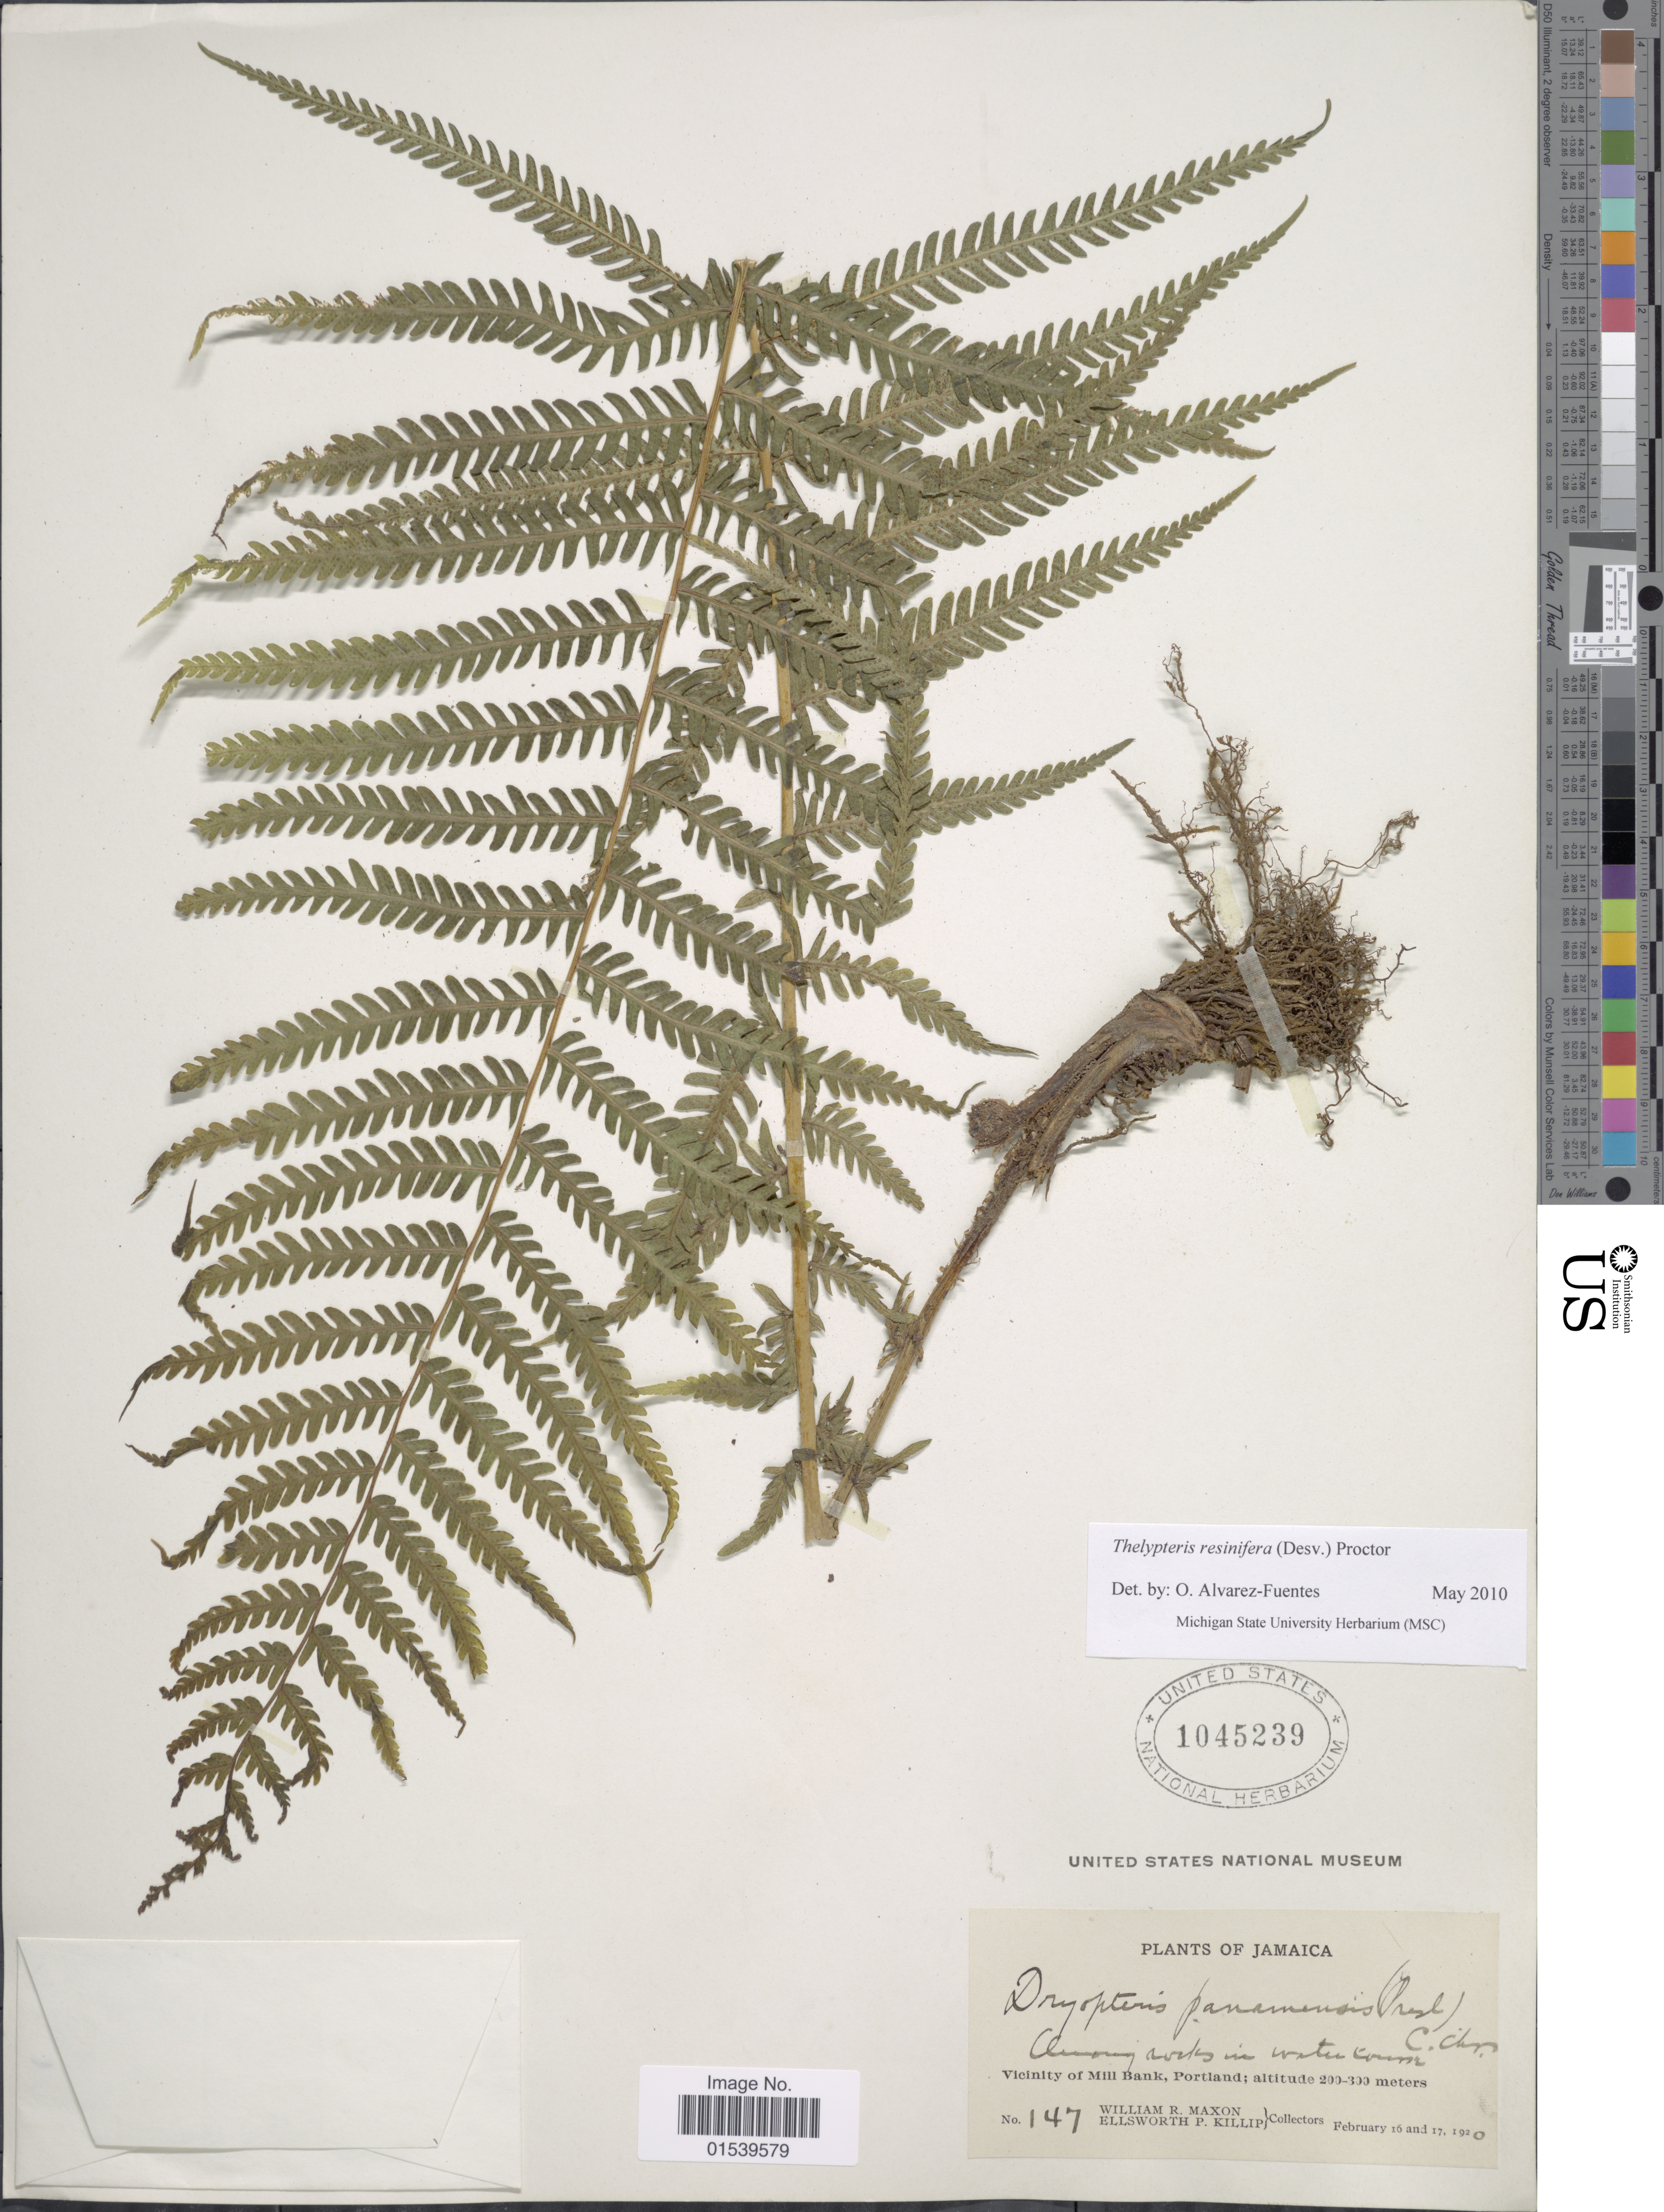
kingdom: Plantae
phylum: Tracheophyta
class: Polypodiopsida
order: Polypodiales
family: Thelypteridaceae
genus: Amauropelta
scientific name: Amauropelta resinifera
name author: (Desv.) Pic. Serm.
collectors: W. R. Maxon & E. P. Killip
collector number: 147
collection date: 1920-02-16/1920-02-17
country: Jamaica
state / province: Portland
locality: Vicinity of Mill Bank, Portland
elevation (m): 200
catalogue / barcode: US 1045239